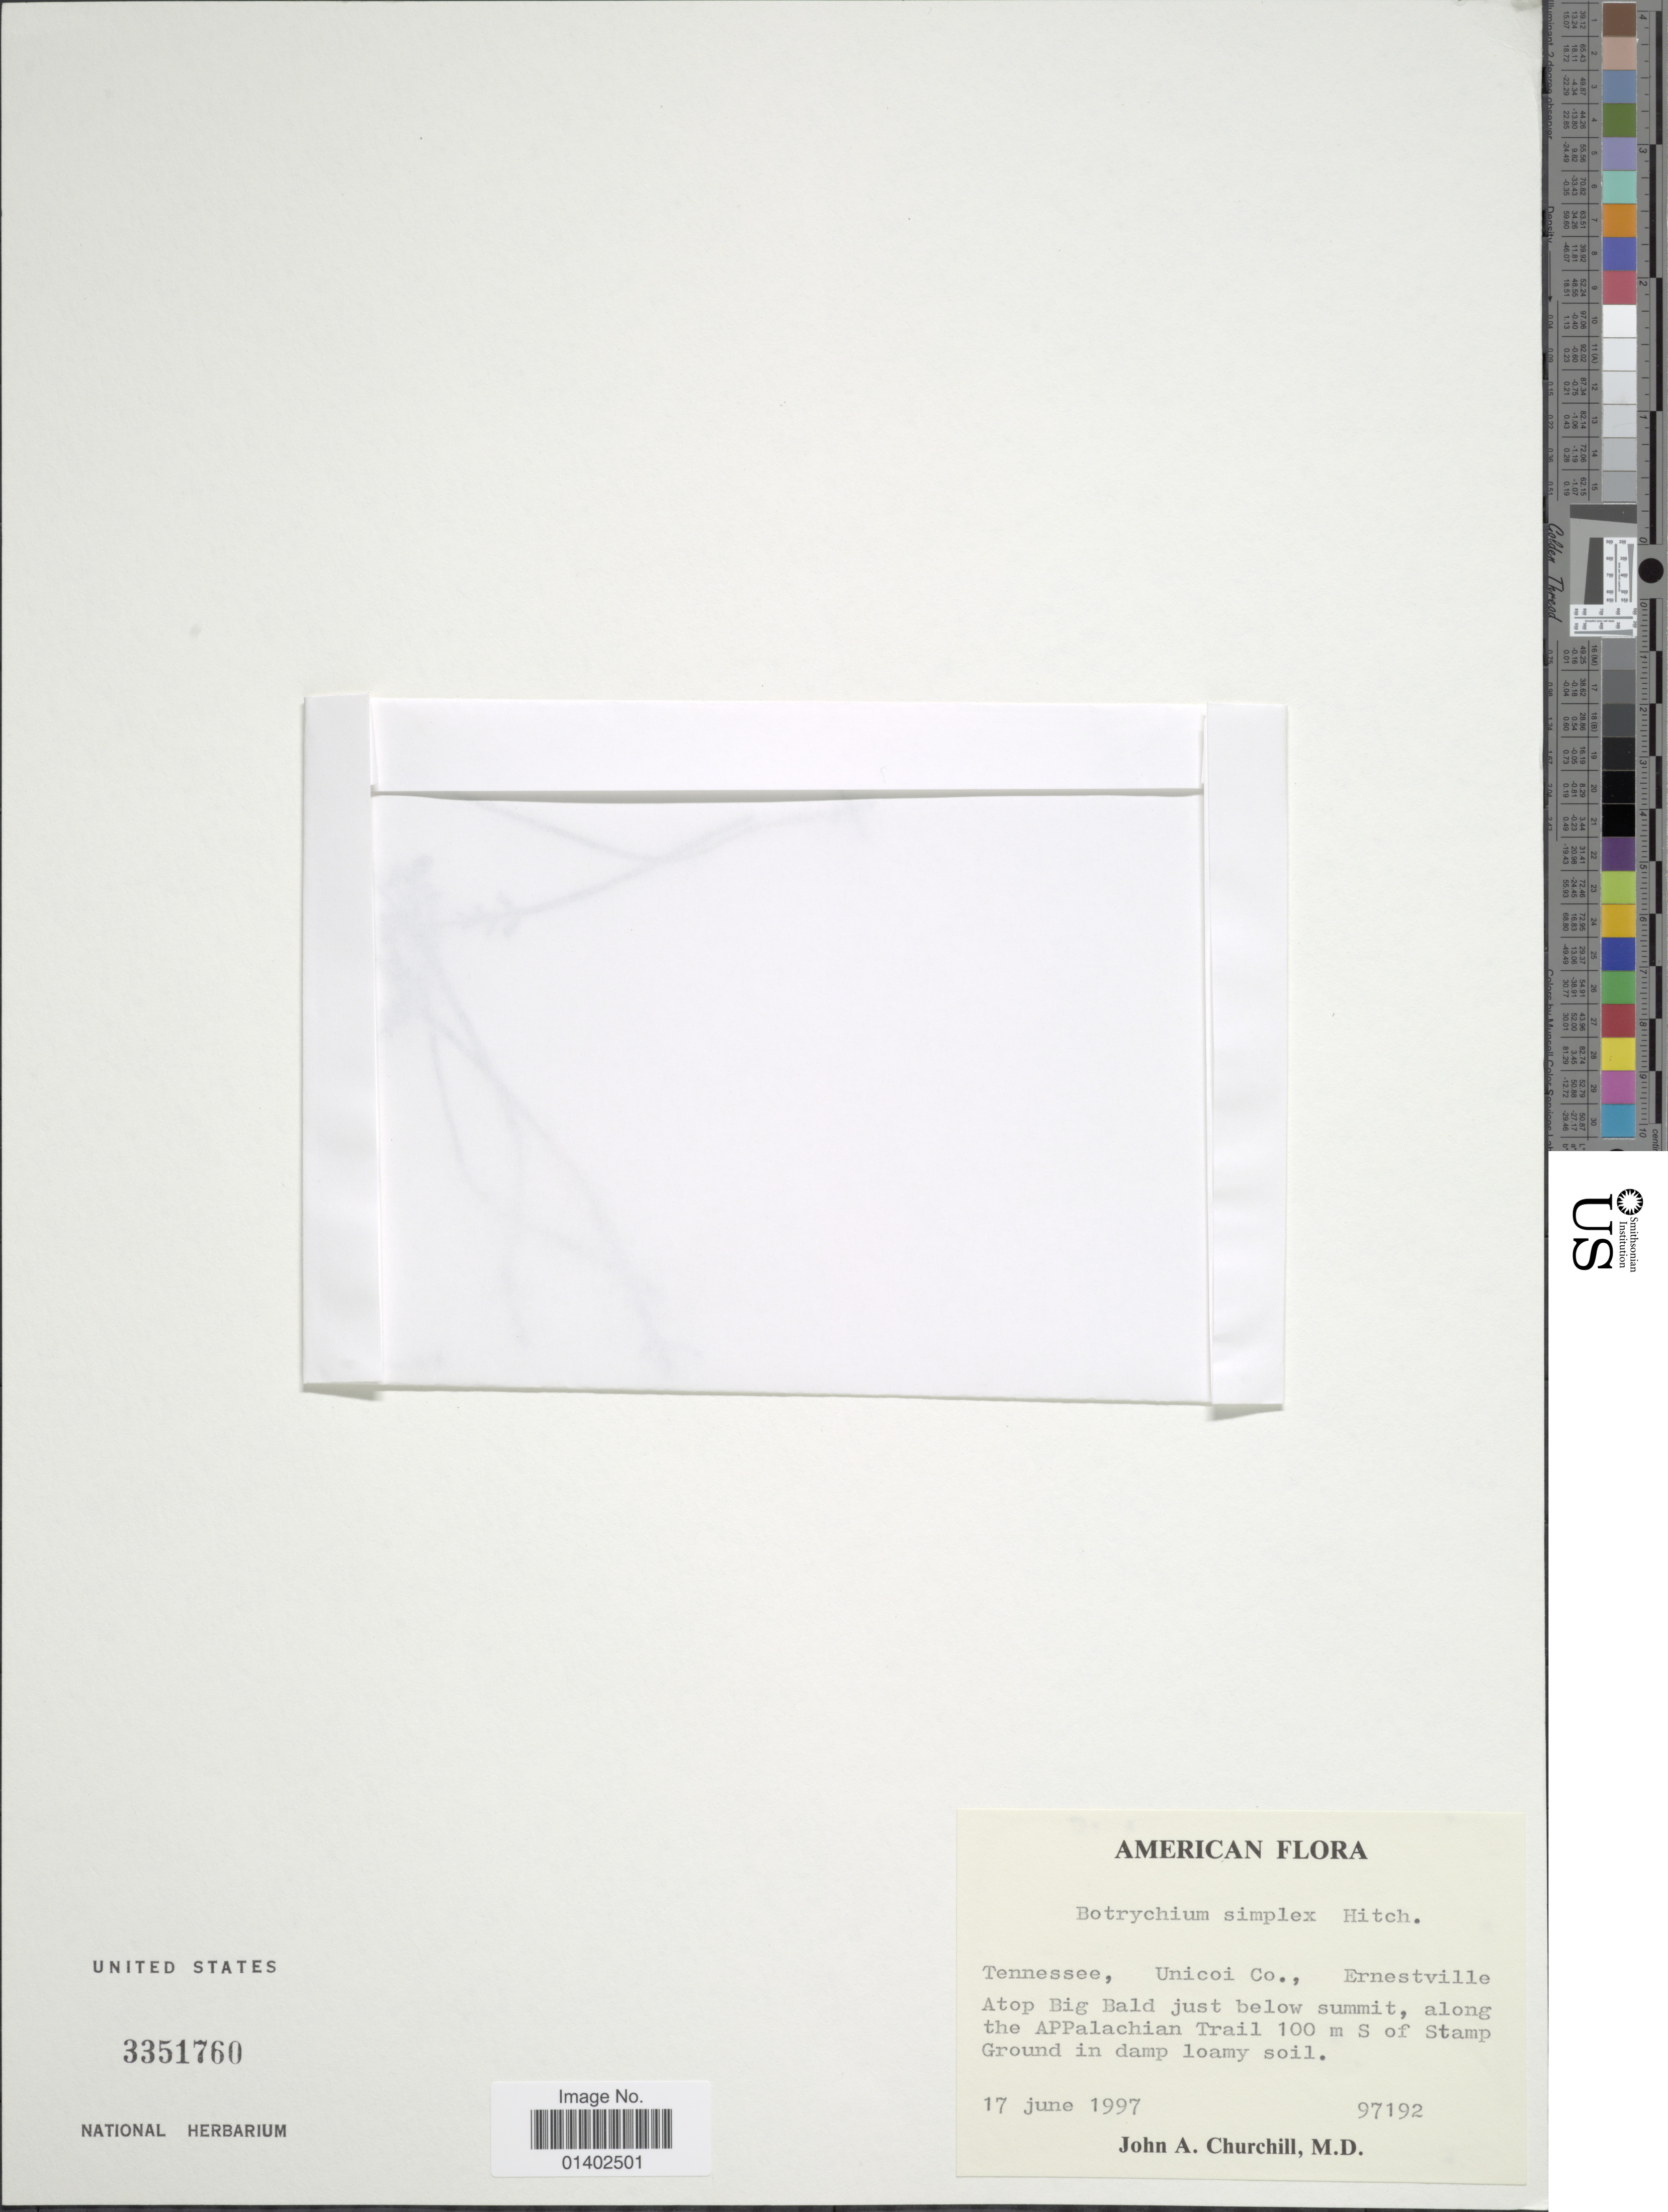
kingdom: Plantae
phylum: Tracheophyta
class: Polypodiopsida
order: Ophioglossales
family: Ophioglossaceae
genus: Botrychium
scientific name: Botrychium simplex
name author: E. Hitchc.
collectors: J. Churchill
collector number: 97192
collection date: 1997-06-17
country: United States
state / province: Tennessee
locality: Unicoi Co., Ernestville,Atop Big Bald just below summit, along the Appalachian Trail 100 m S of Stamp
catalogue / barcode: US 3351760